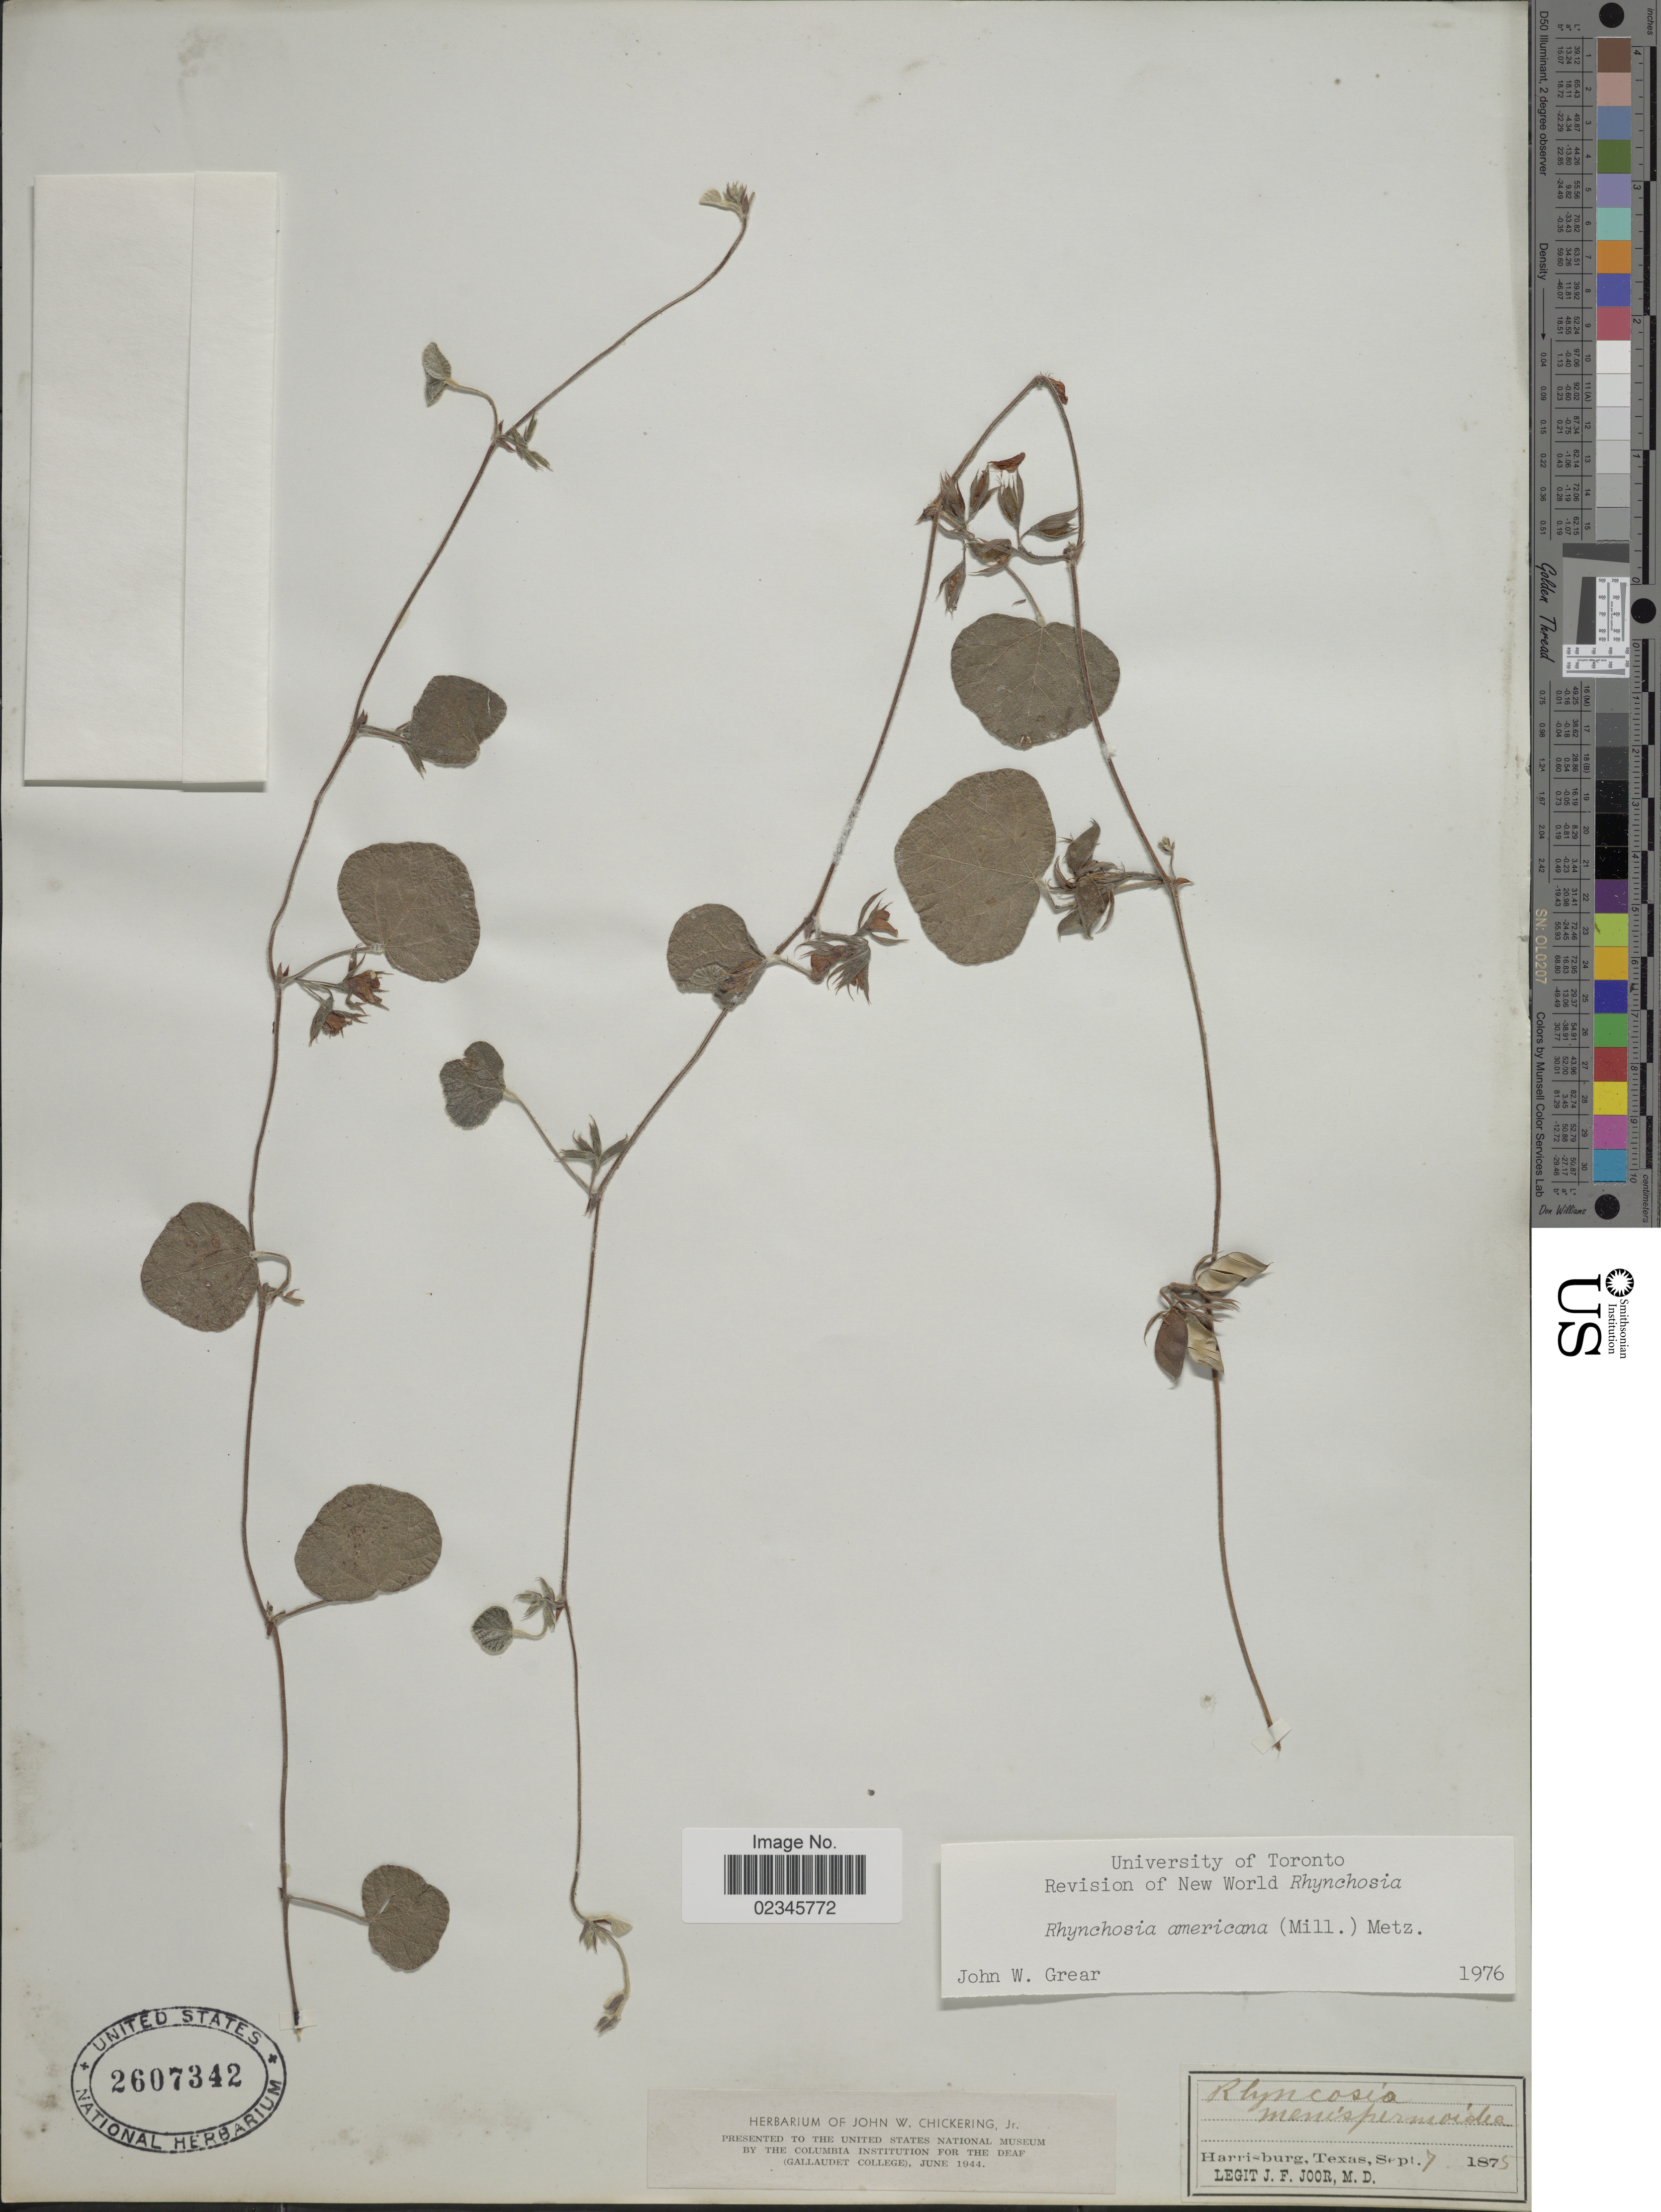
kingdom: Plantae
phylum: Tracheophyta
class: Magnoliopsida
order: Fabales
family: Fabaceae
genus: Rhynchosia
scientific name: Rhynchosia americana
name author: (Mill.) Metz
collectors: J. F. Joor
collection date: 1875-09-07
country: United States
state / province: Texas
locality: Harrisburg.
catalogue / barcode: US 2607342